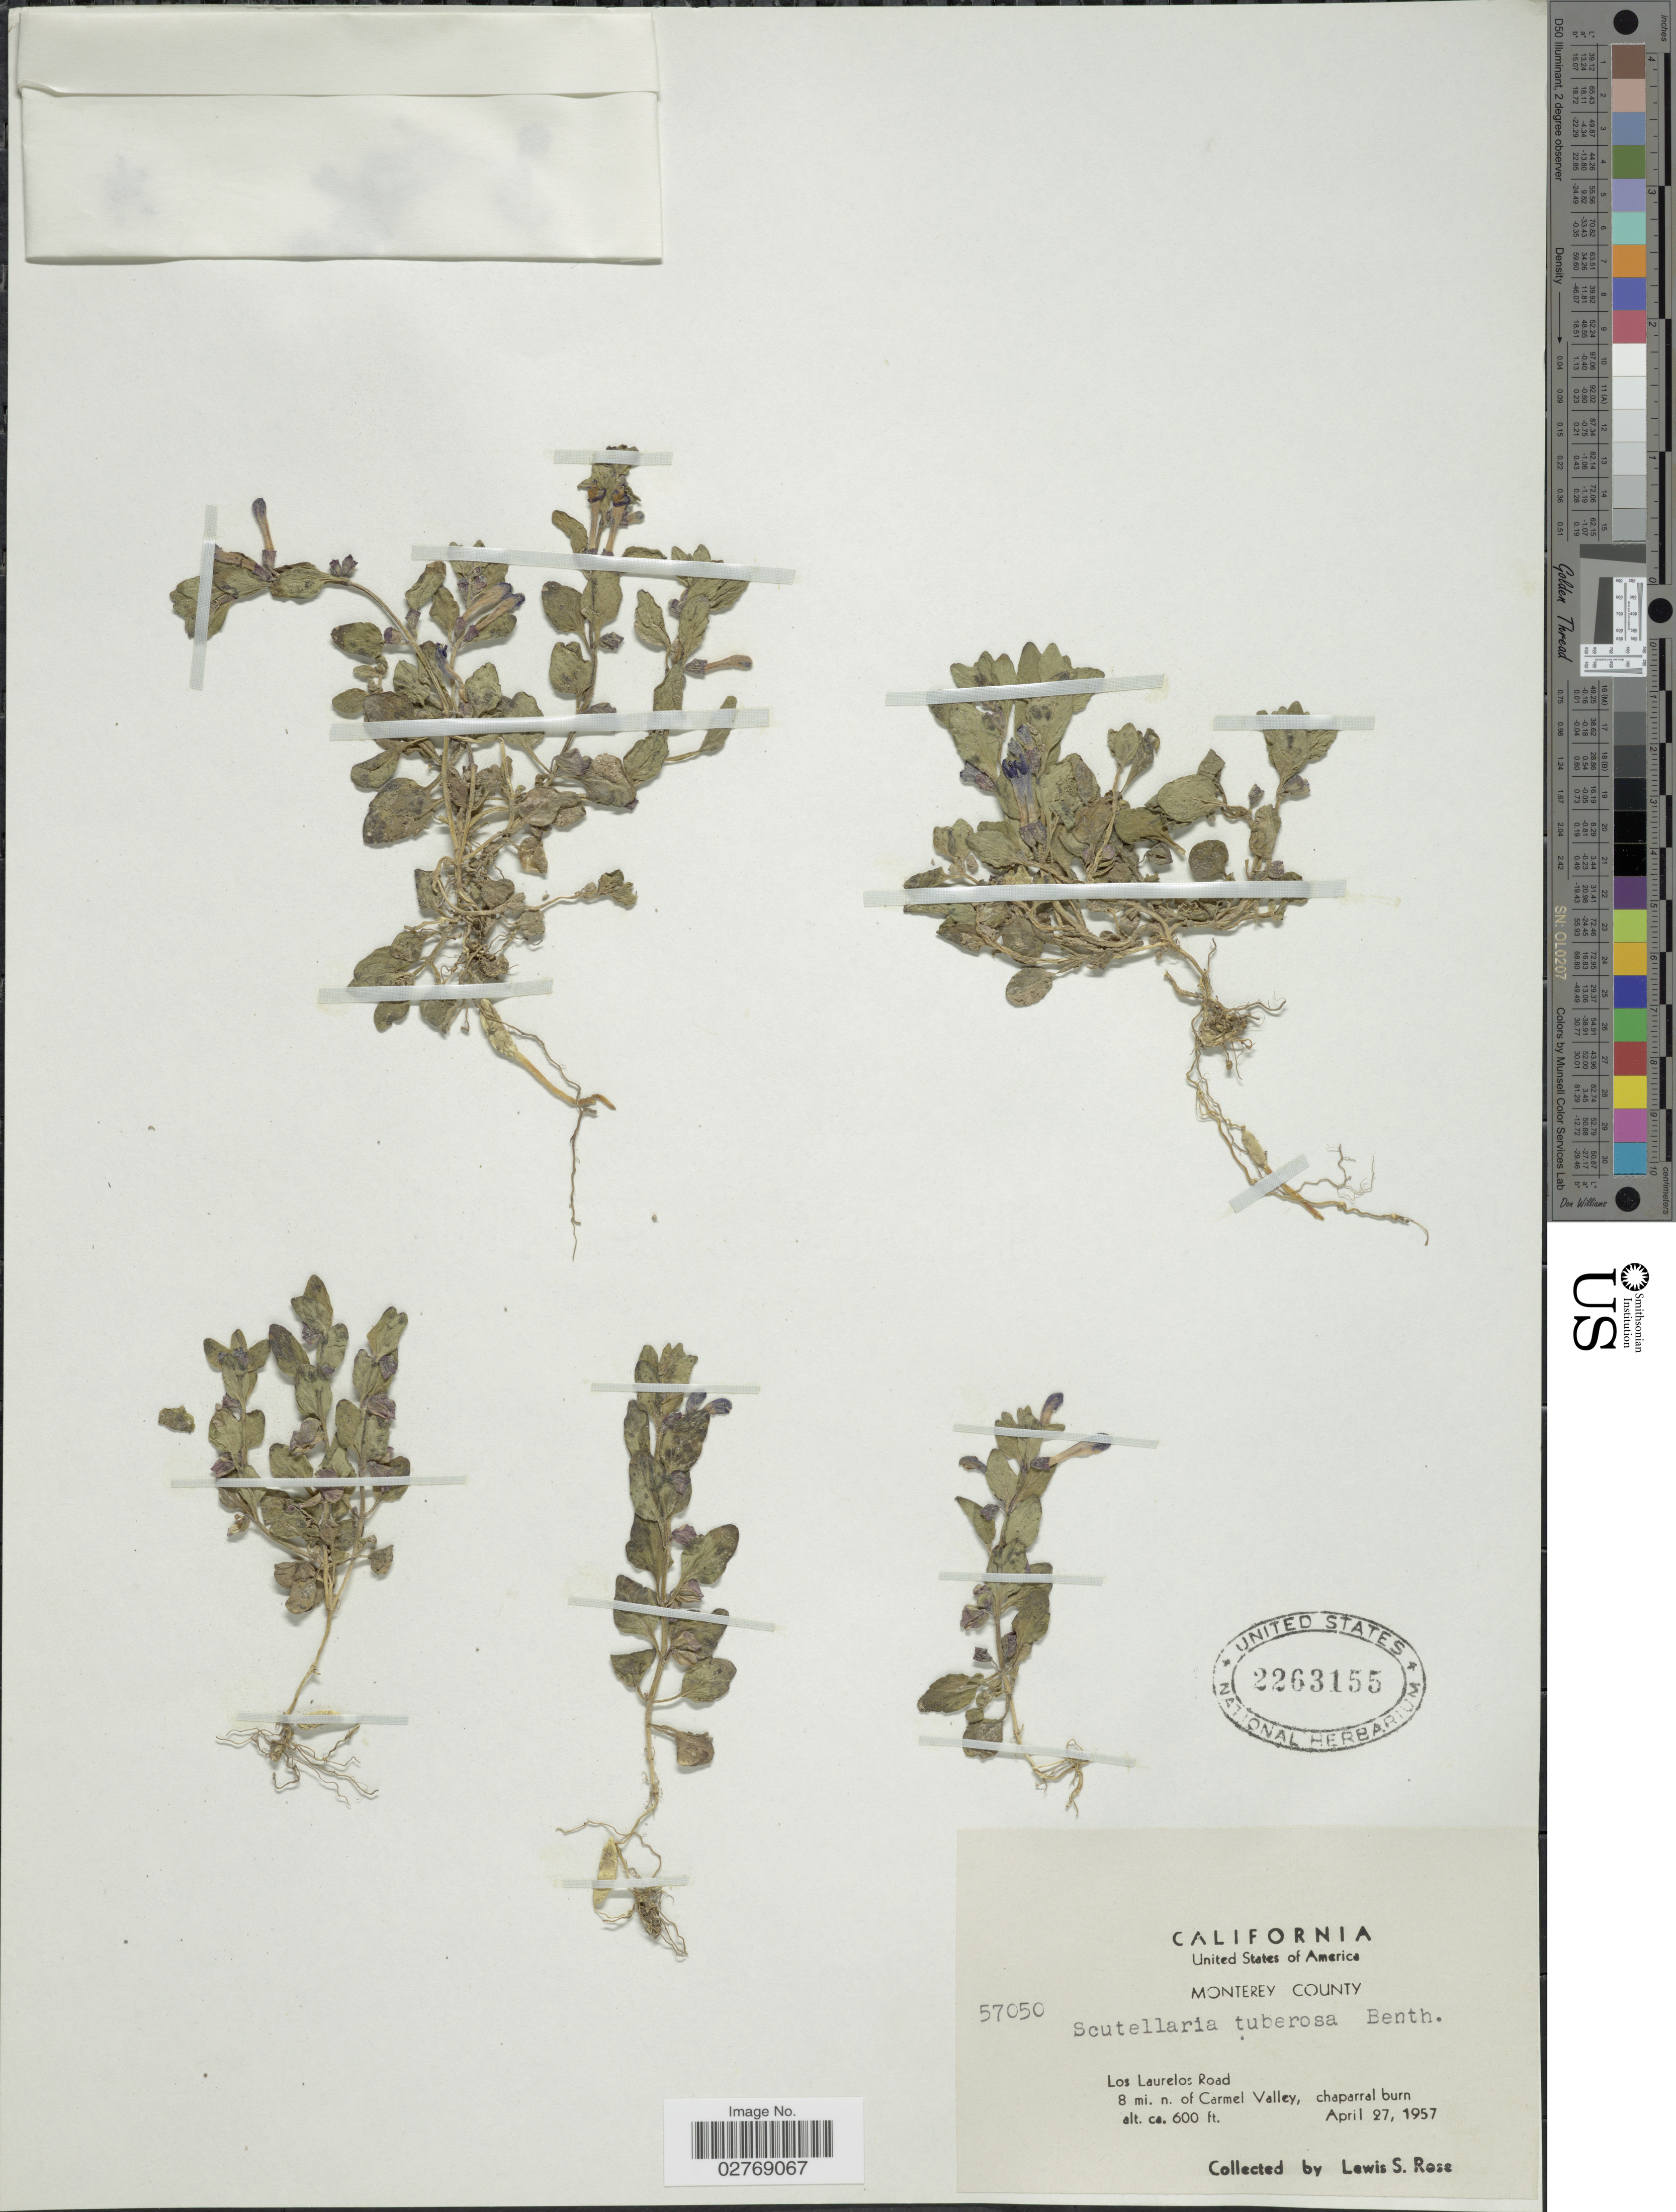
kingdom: Plantae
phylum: Tracheophyta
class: Magnoliopsida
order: Lamiales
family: Lamiaceae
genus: Scutellaria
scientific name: Scutellaria tuberosa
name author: Benth.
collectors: L. S. Rose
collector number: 57050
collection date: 1957-04-27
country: United States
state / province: California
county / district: Monterey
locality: Monterey County, Los Laurelos Road, 8 mi. n. of Carmel Valley, chaparral burn.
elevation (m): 183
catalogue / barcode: US 2263155